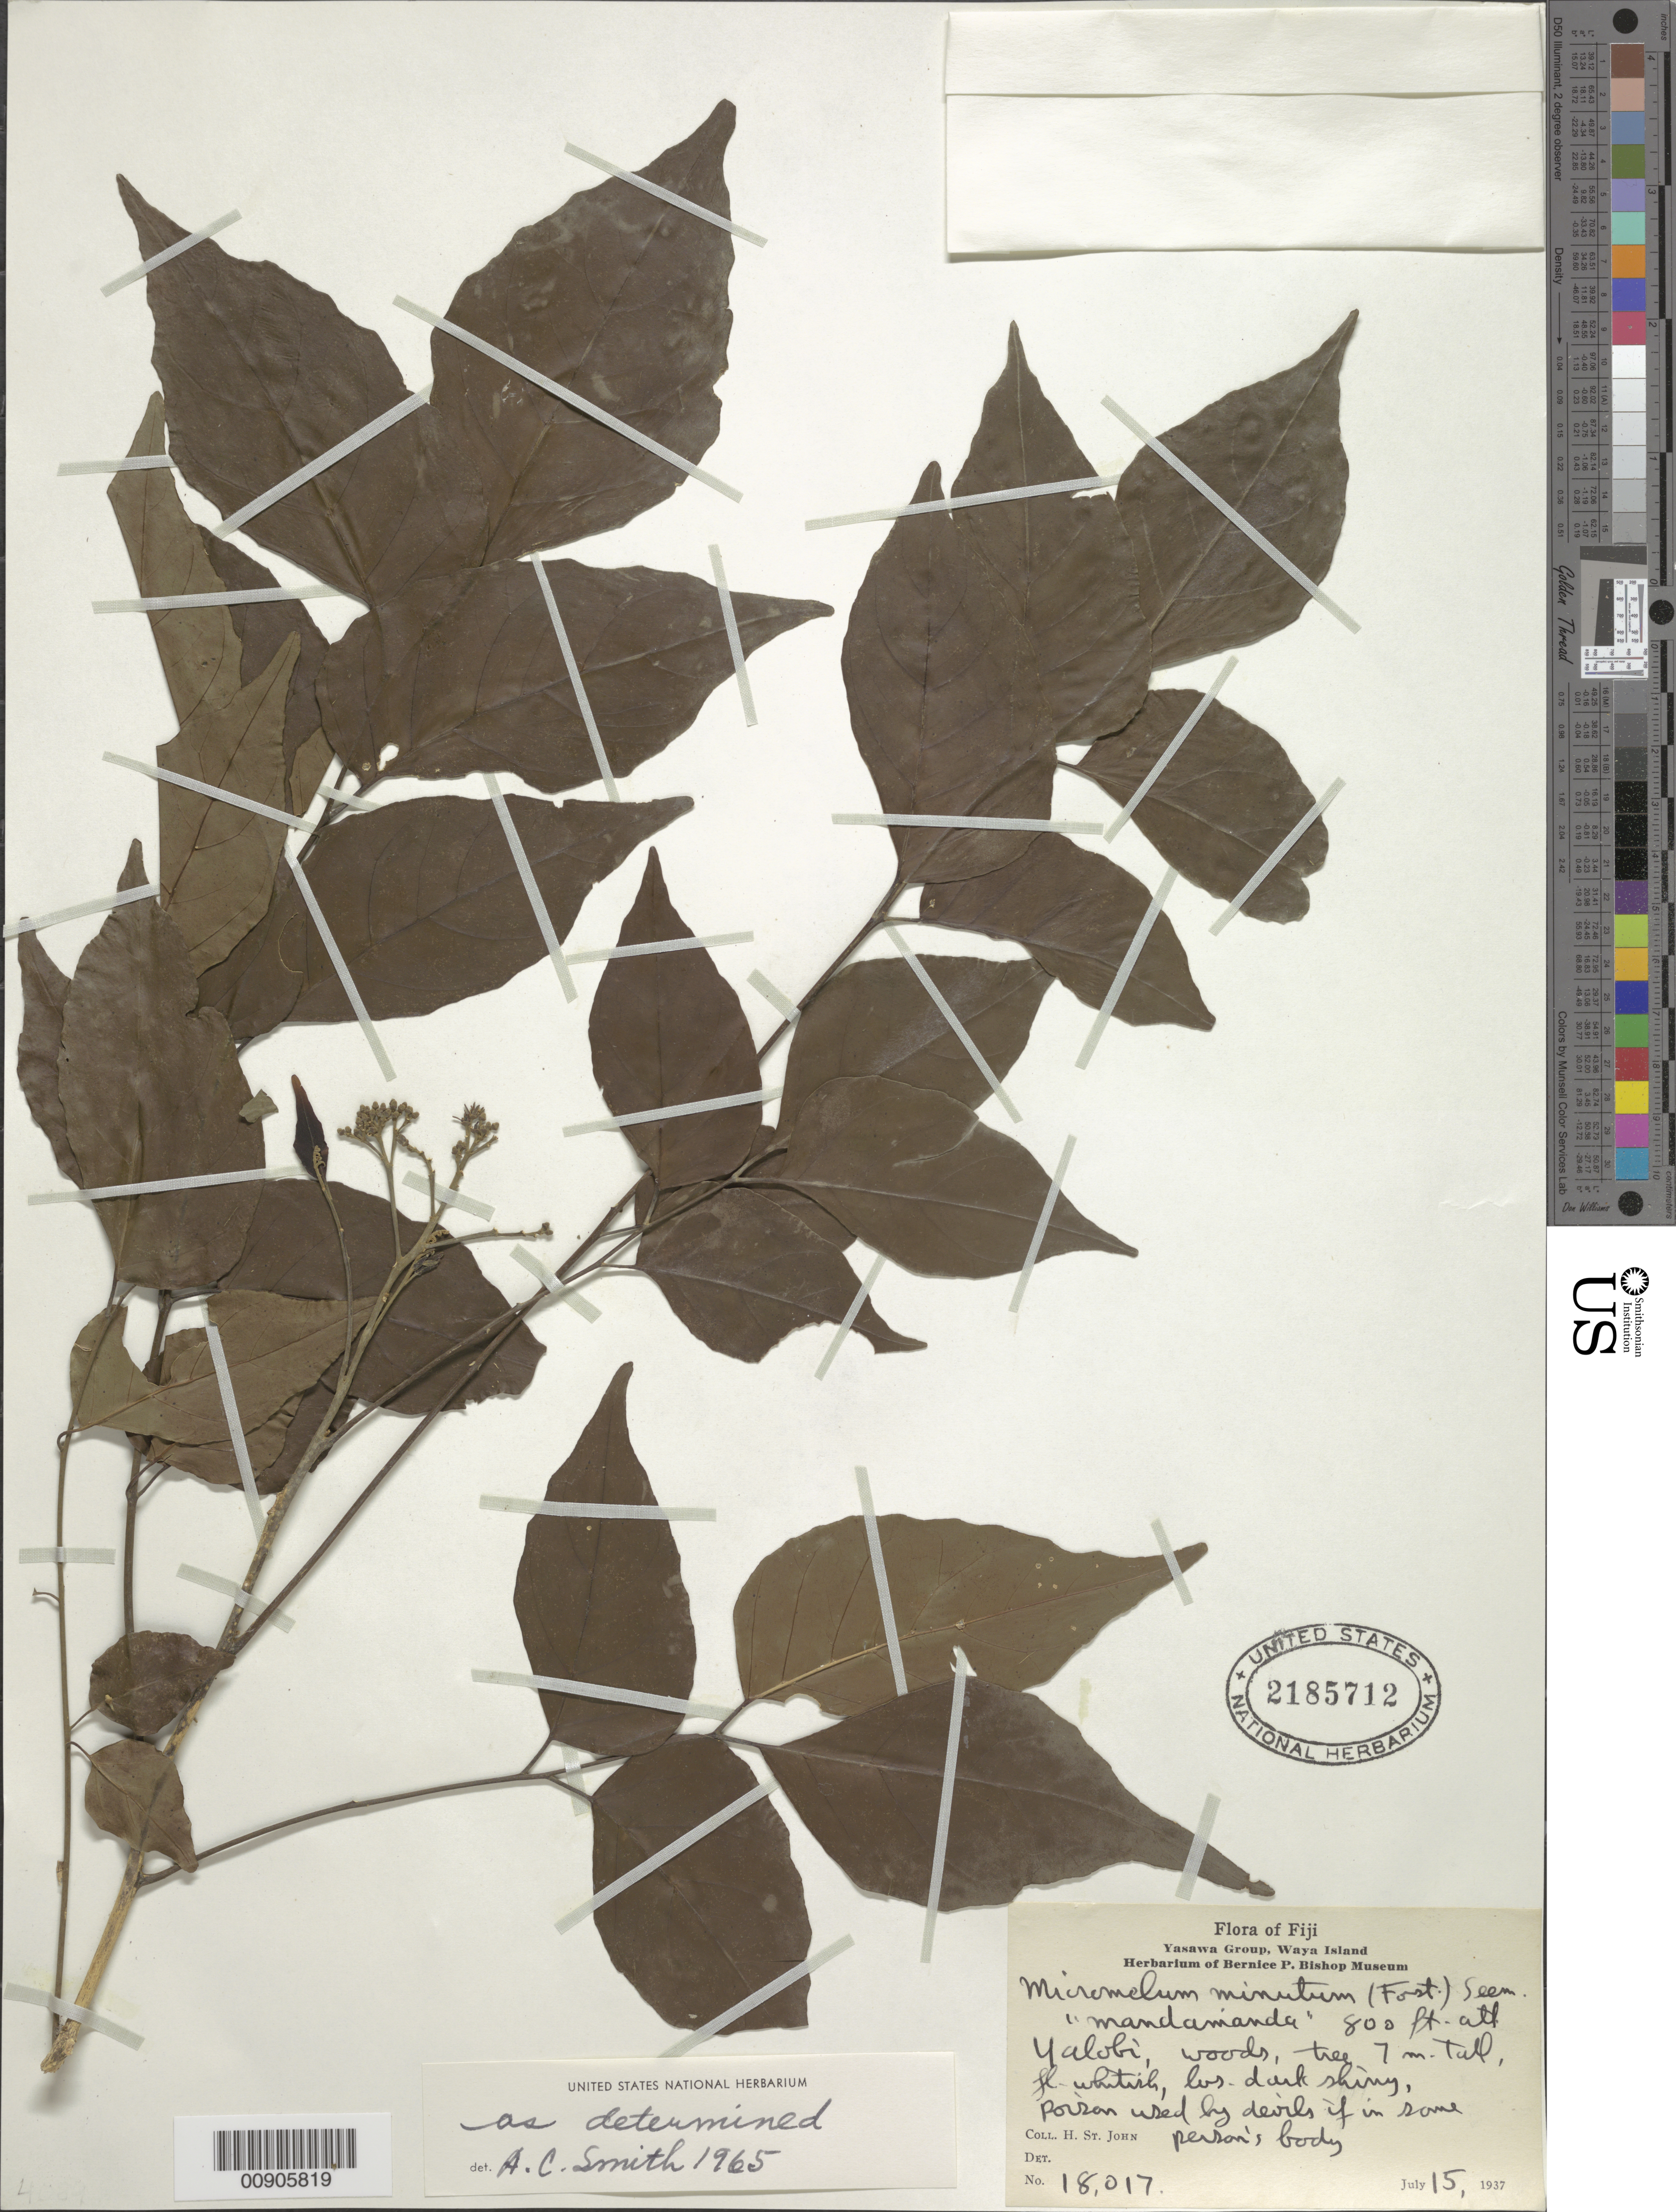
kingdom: Plantae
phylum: Tracheophyta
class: Magnoliopsida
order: Sapindales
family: Rutaceae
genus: Micromelum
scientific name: Micromelum minutum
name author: (G. Forst.) Wight & Arn.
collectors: H. St. John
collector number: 18017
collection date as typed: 15 Jul 1937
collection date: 1937-07-15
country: Fiji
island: Waya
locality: Yasawa Group, Waya Island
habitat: woods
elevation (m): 244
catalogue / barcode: US 2185712